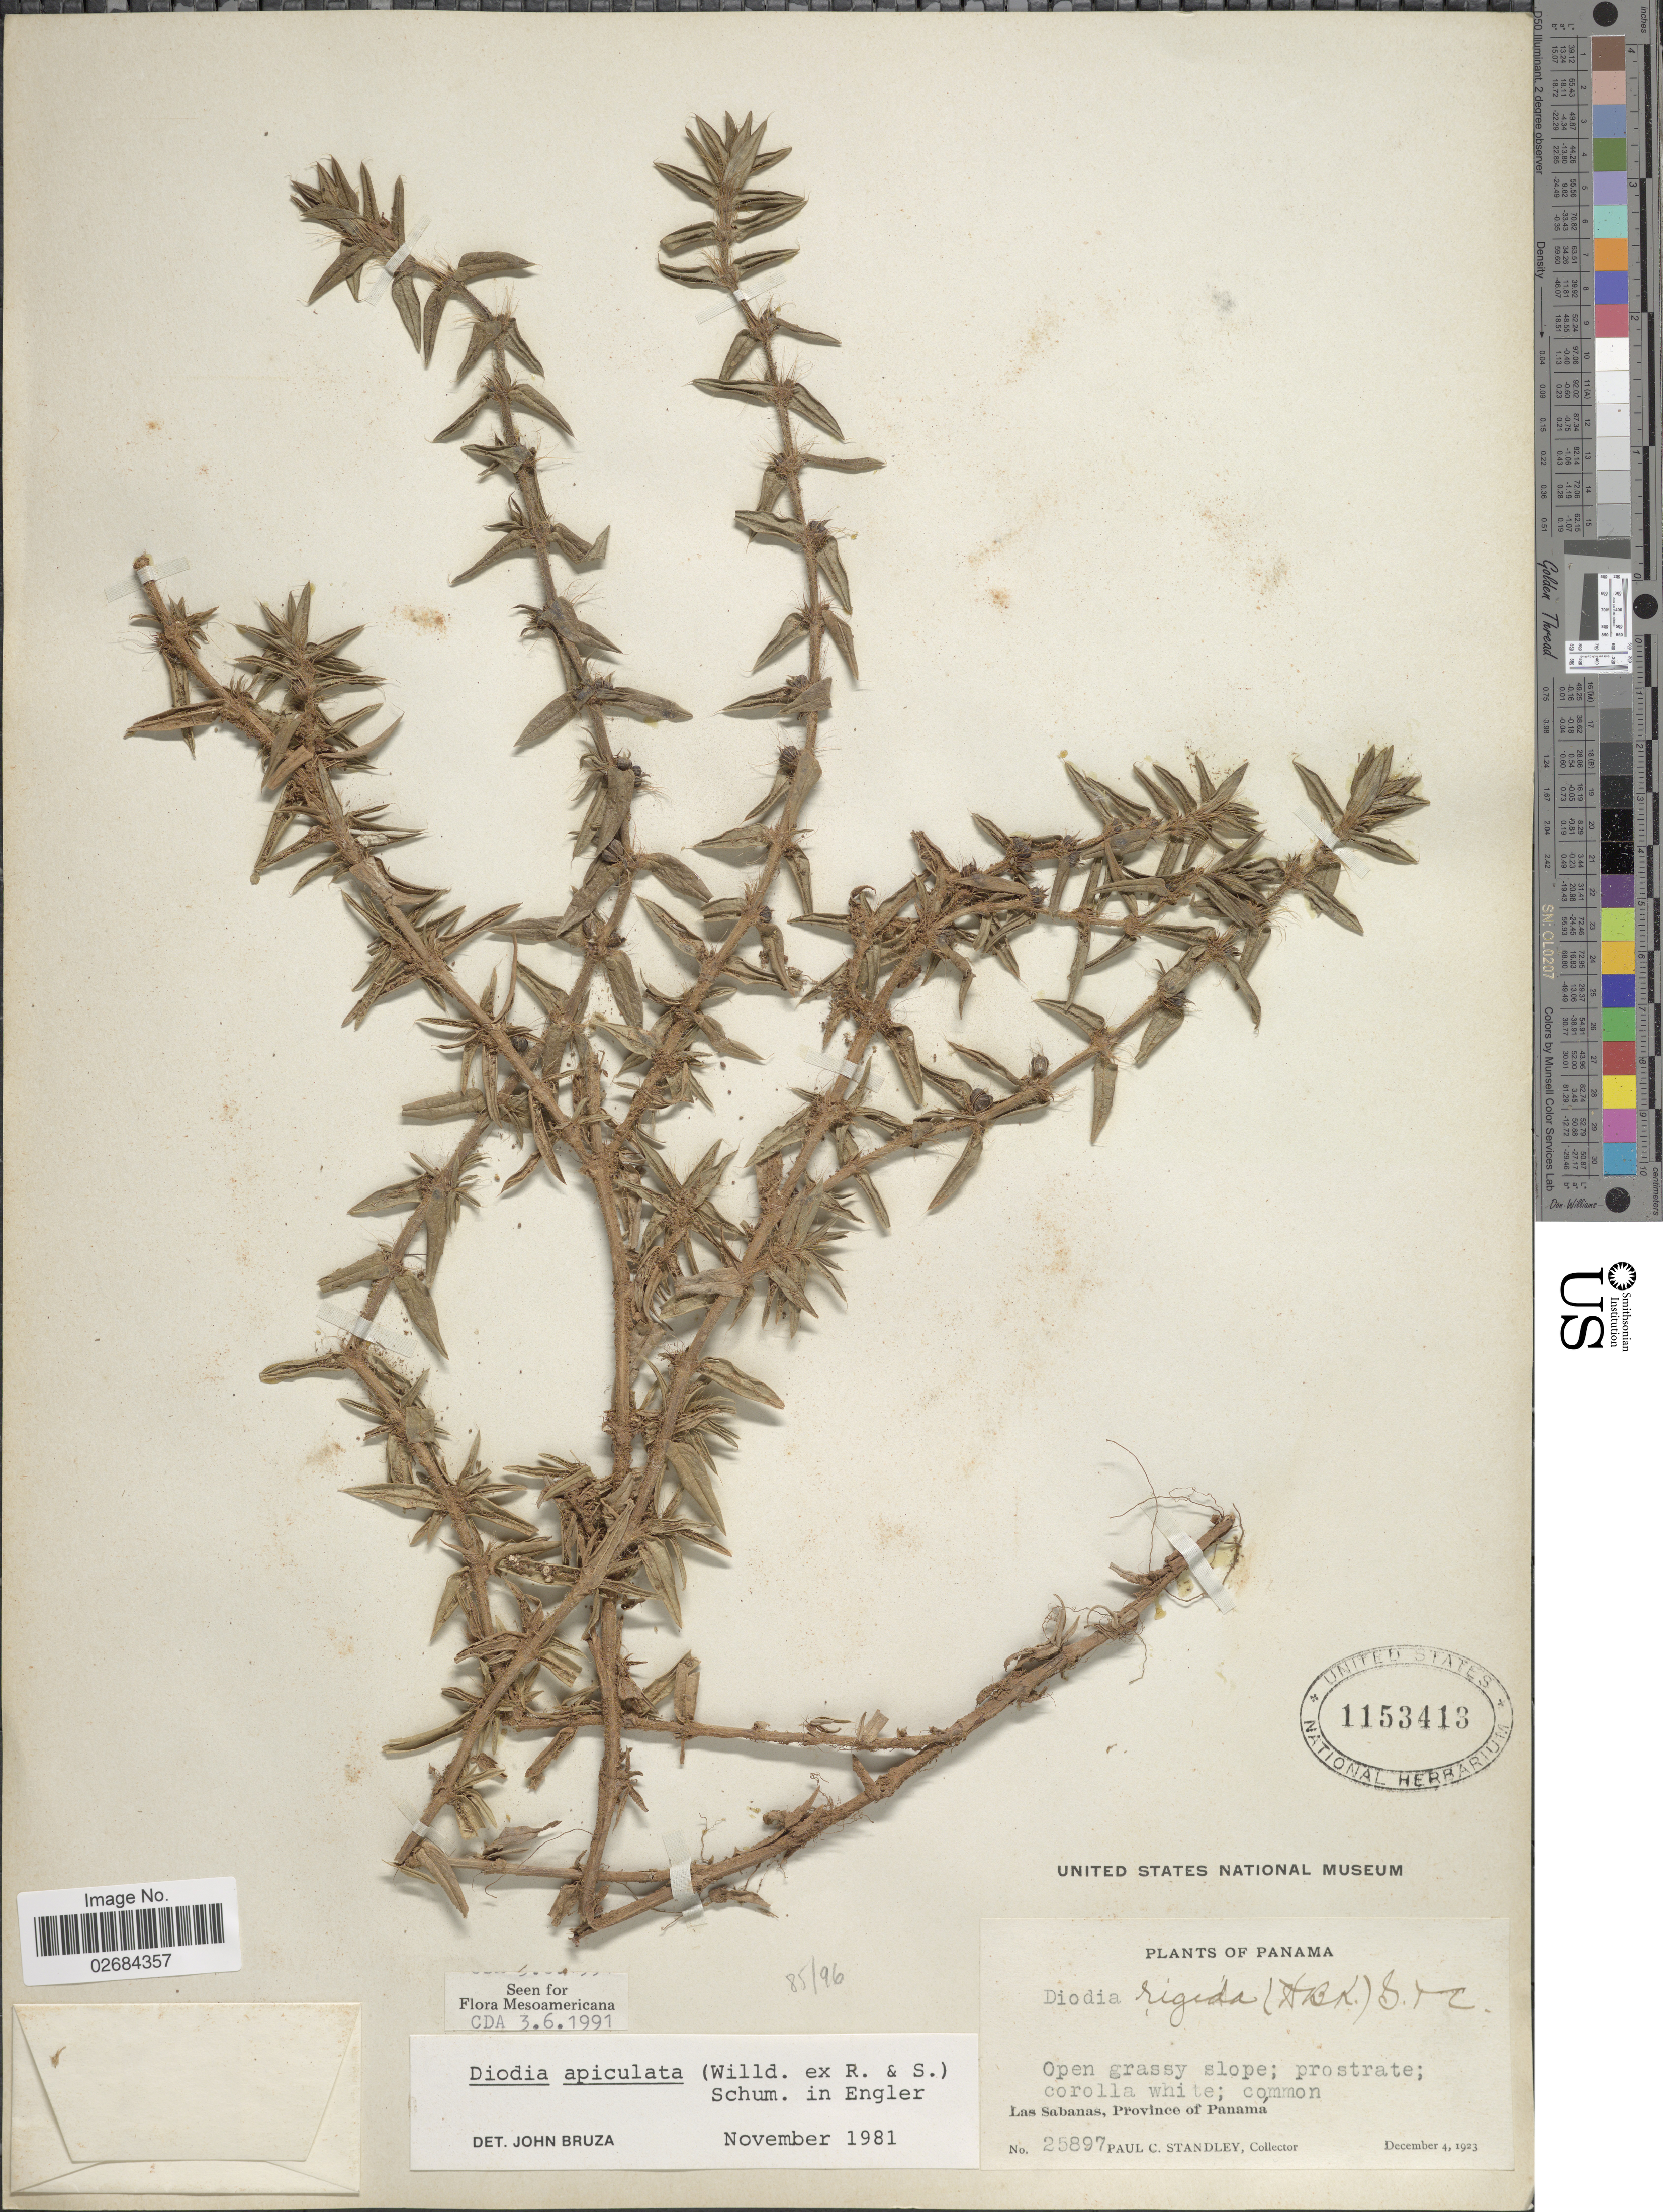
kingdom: Plantae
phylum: Tracheophyta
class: Magnoliopsida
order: Gentianales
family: Rubiaceae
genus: Diodia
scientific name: Diodia apiculata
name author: (Willd. ex Roem. & Schult.) K. Schum.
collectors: P. C. Standley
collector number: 25897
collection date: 1923-12-04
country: Panama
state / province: Panamá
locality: Las Sabanas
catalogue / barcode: US 1153413